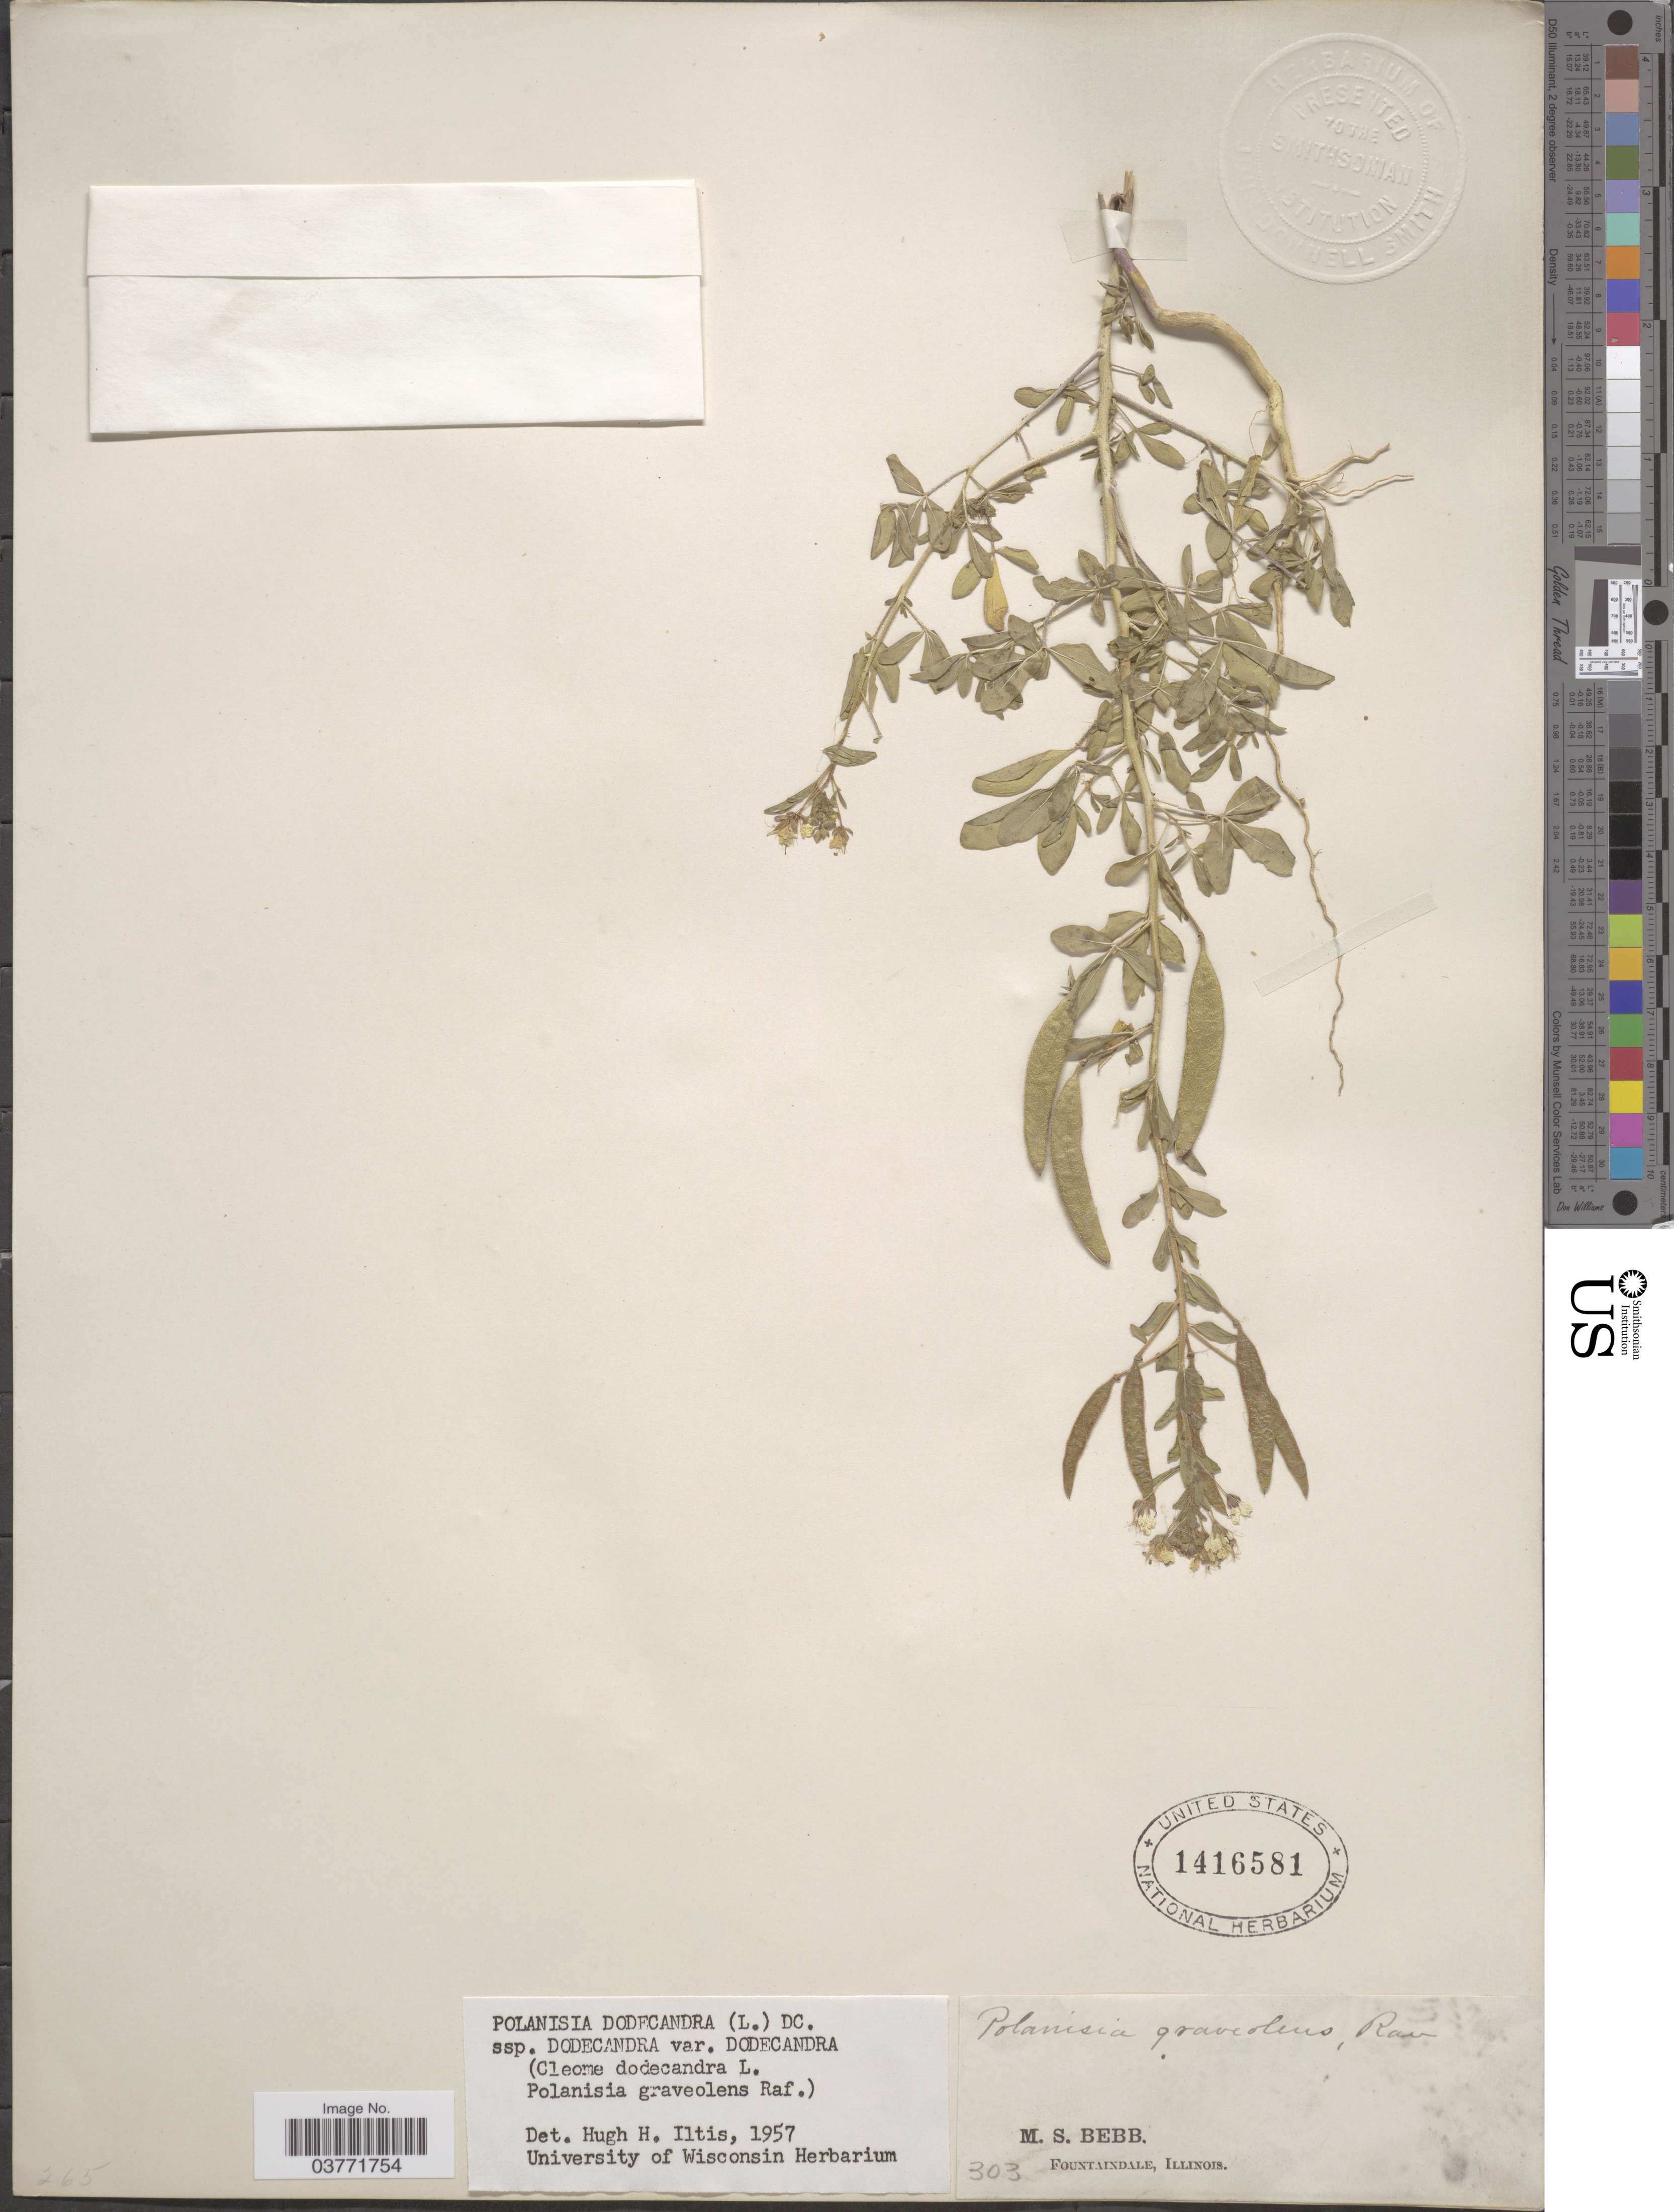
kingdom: Plantae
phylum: Tracheophyta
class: Magnoliopsida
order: Brassicales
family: Cleomaceae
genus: Polanisia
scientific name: Polanisia dodecandra subsp. dodecandra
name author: (L.) DC.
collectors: M. Bebb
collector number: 303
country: United States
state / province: Illinois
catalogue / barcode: US 1416581